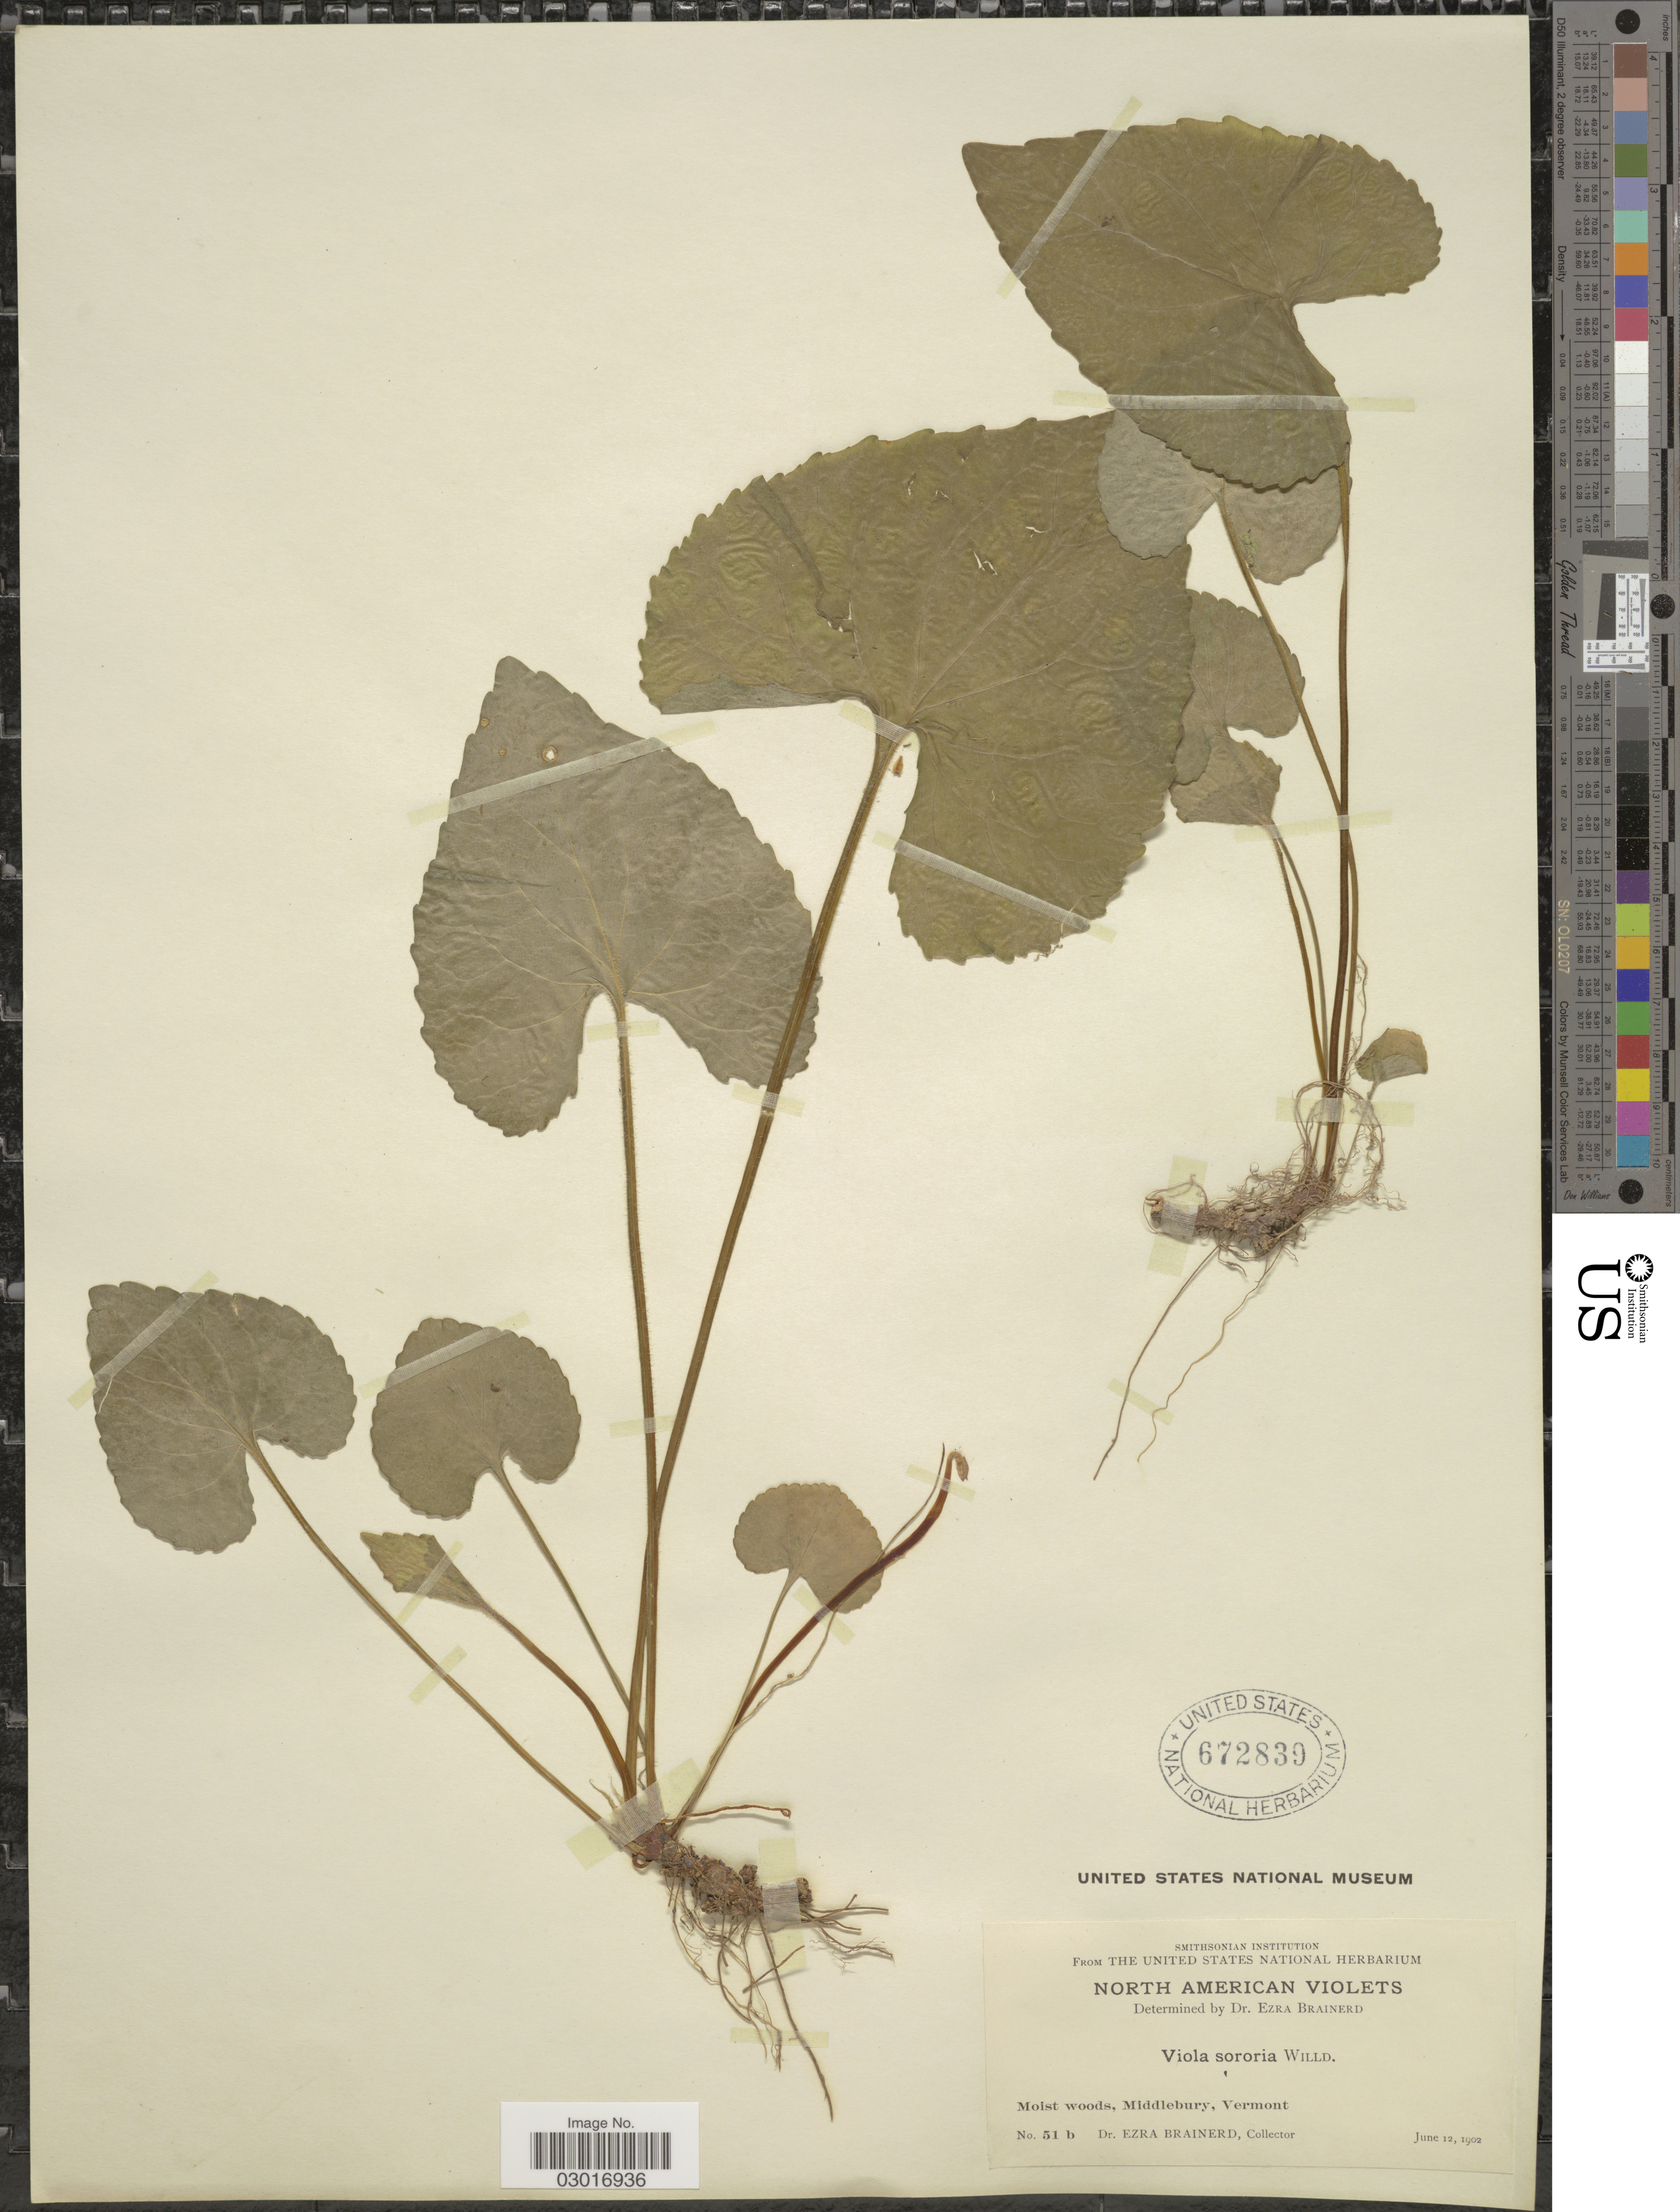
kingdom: Plantae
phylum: Tracheophyta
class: Magnoliopsida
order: Malpighiales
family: Violaceae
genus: Viola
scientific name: Viola sororia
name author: Willd.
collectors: E. Brainerd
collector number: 51b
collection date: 1902-06-12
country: United States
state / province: Vermont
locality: Moist woods, Middlebury.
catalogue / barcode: US 672839